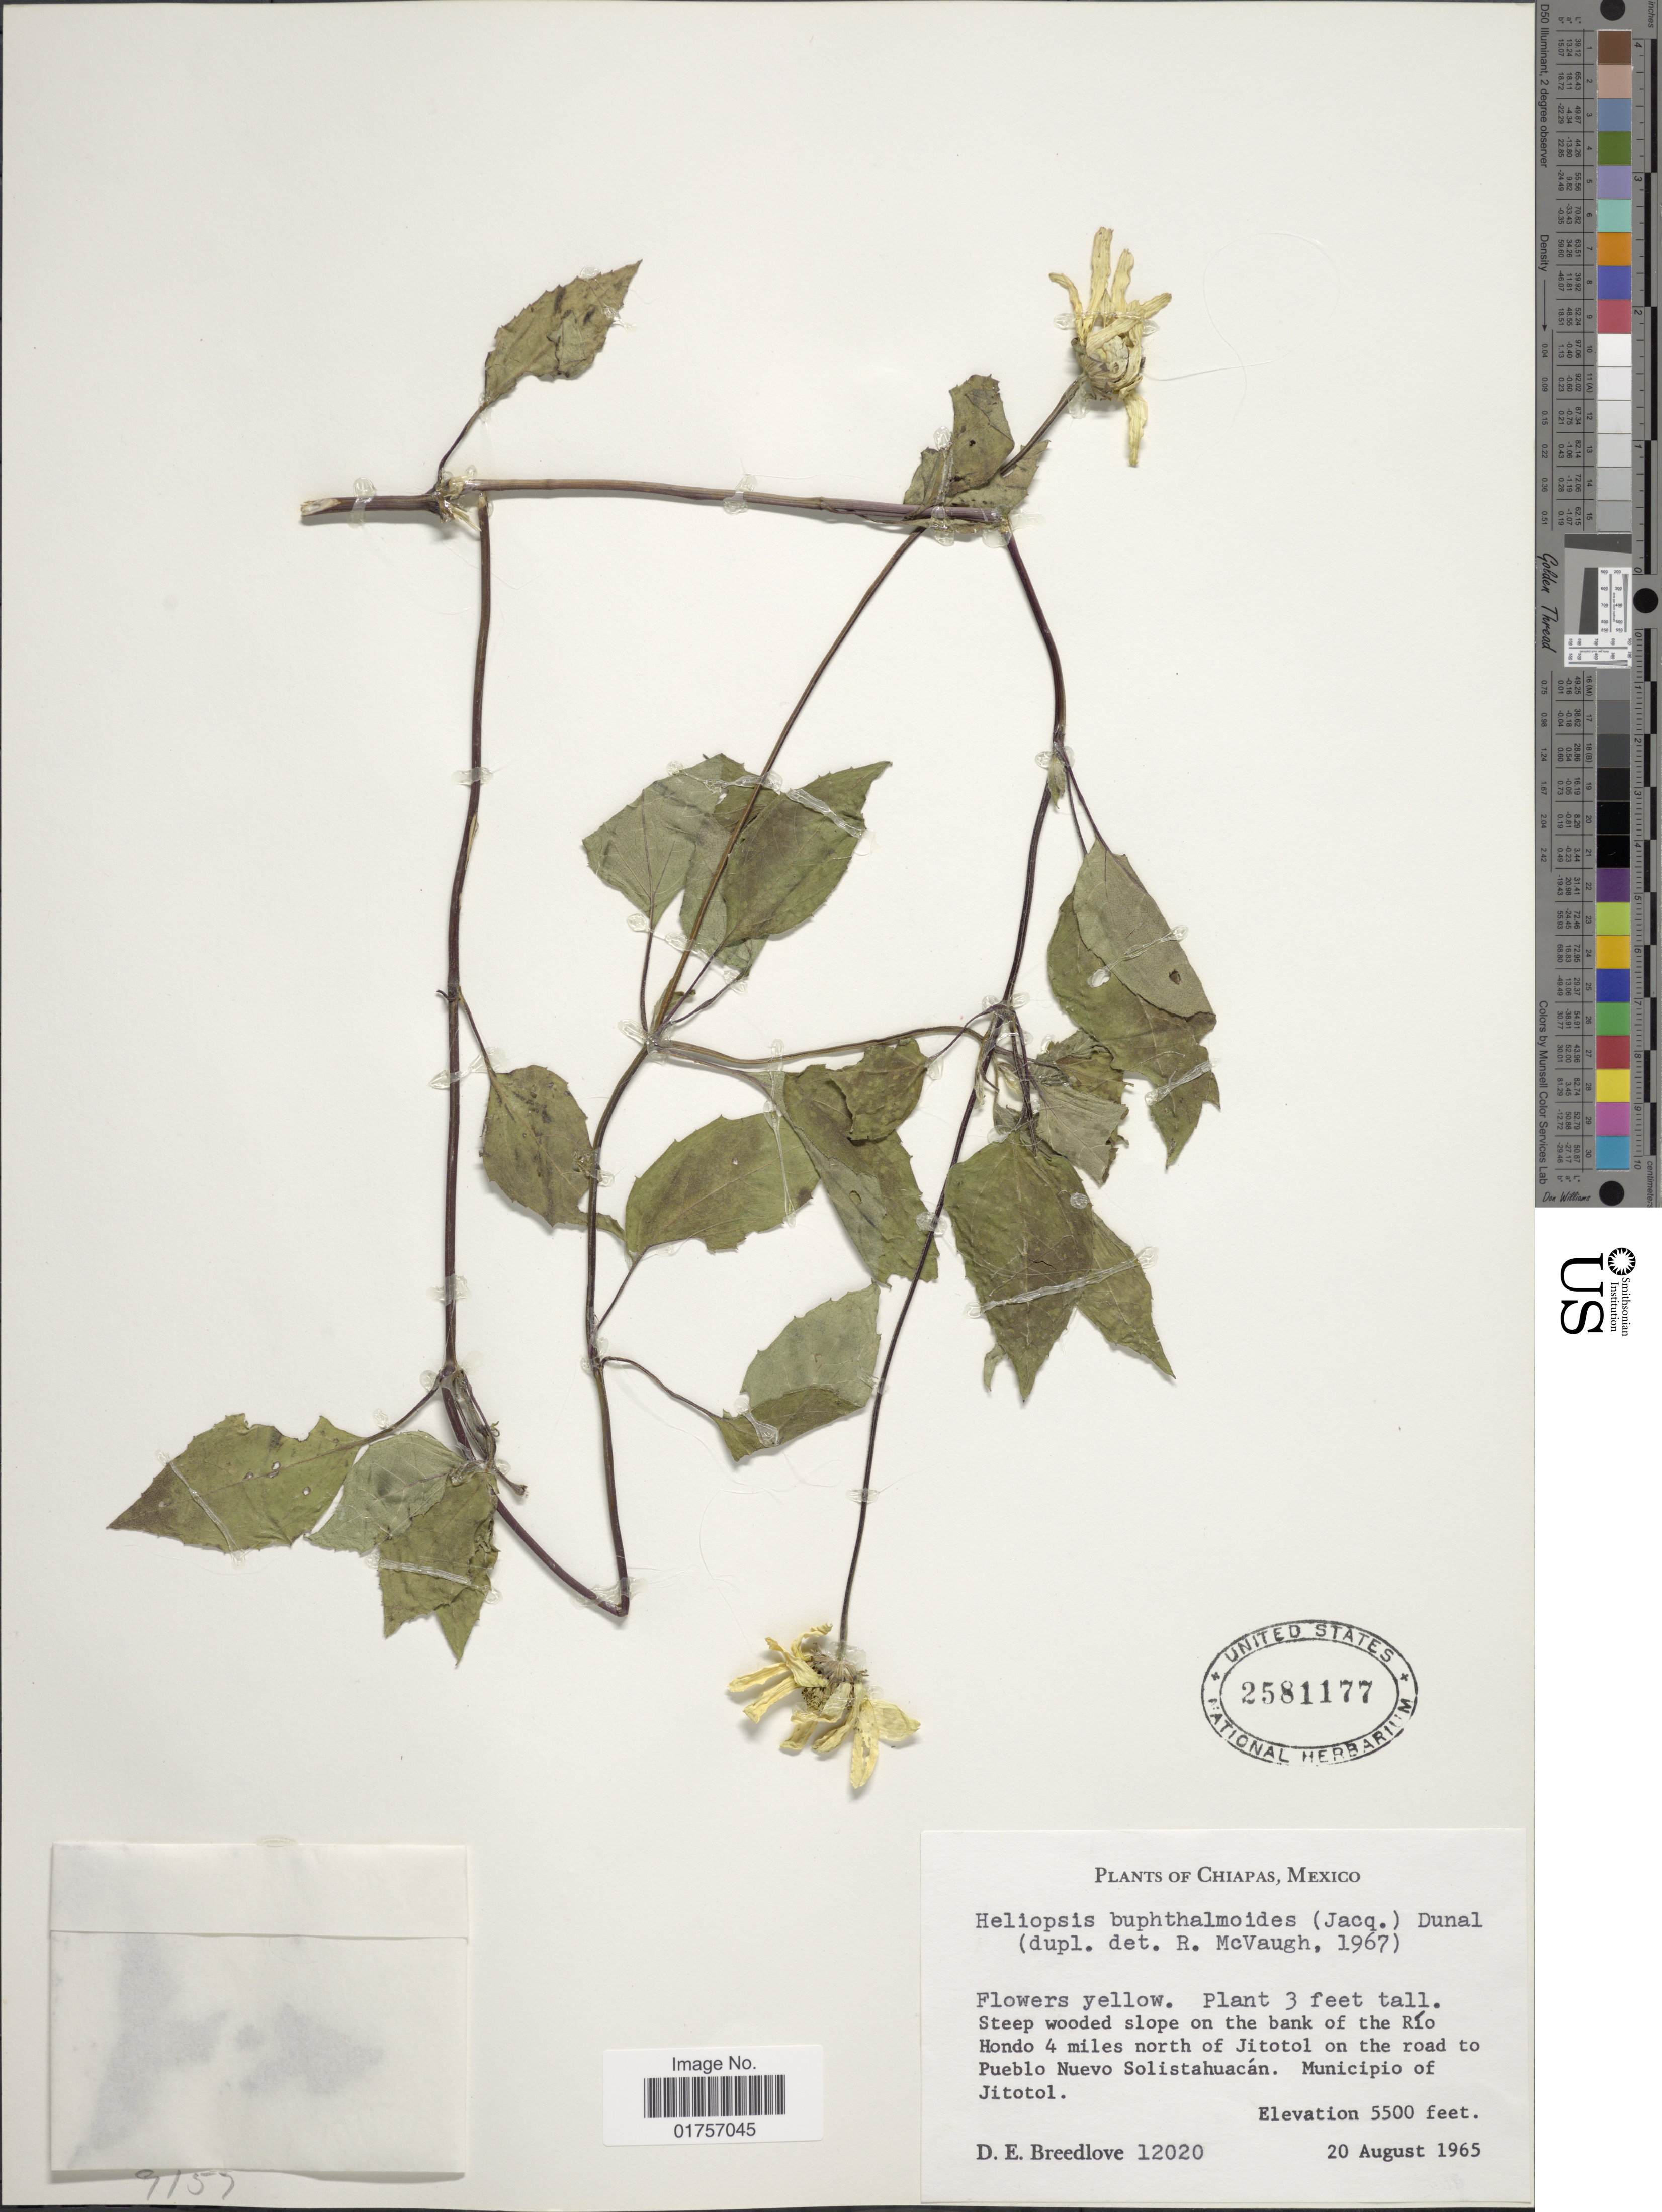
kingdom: Plantae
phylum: Tracheophyta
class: Magnoliopsida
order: Asterales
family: Asteraceae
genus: Heliopsis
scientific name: Heliopsis buphthalmoides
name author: (Jacq.) Dunal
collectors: D. E. Breedlove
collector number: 12020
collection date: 1965-08-20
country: Mexico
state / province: Chiapas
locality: Río Hondo 4 miles north of Jitotol on the road to Pueblo Nuevo Solistahuacán. Municipio of Jitotol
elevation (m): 1676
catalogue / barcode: US 2581177